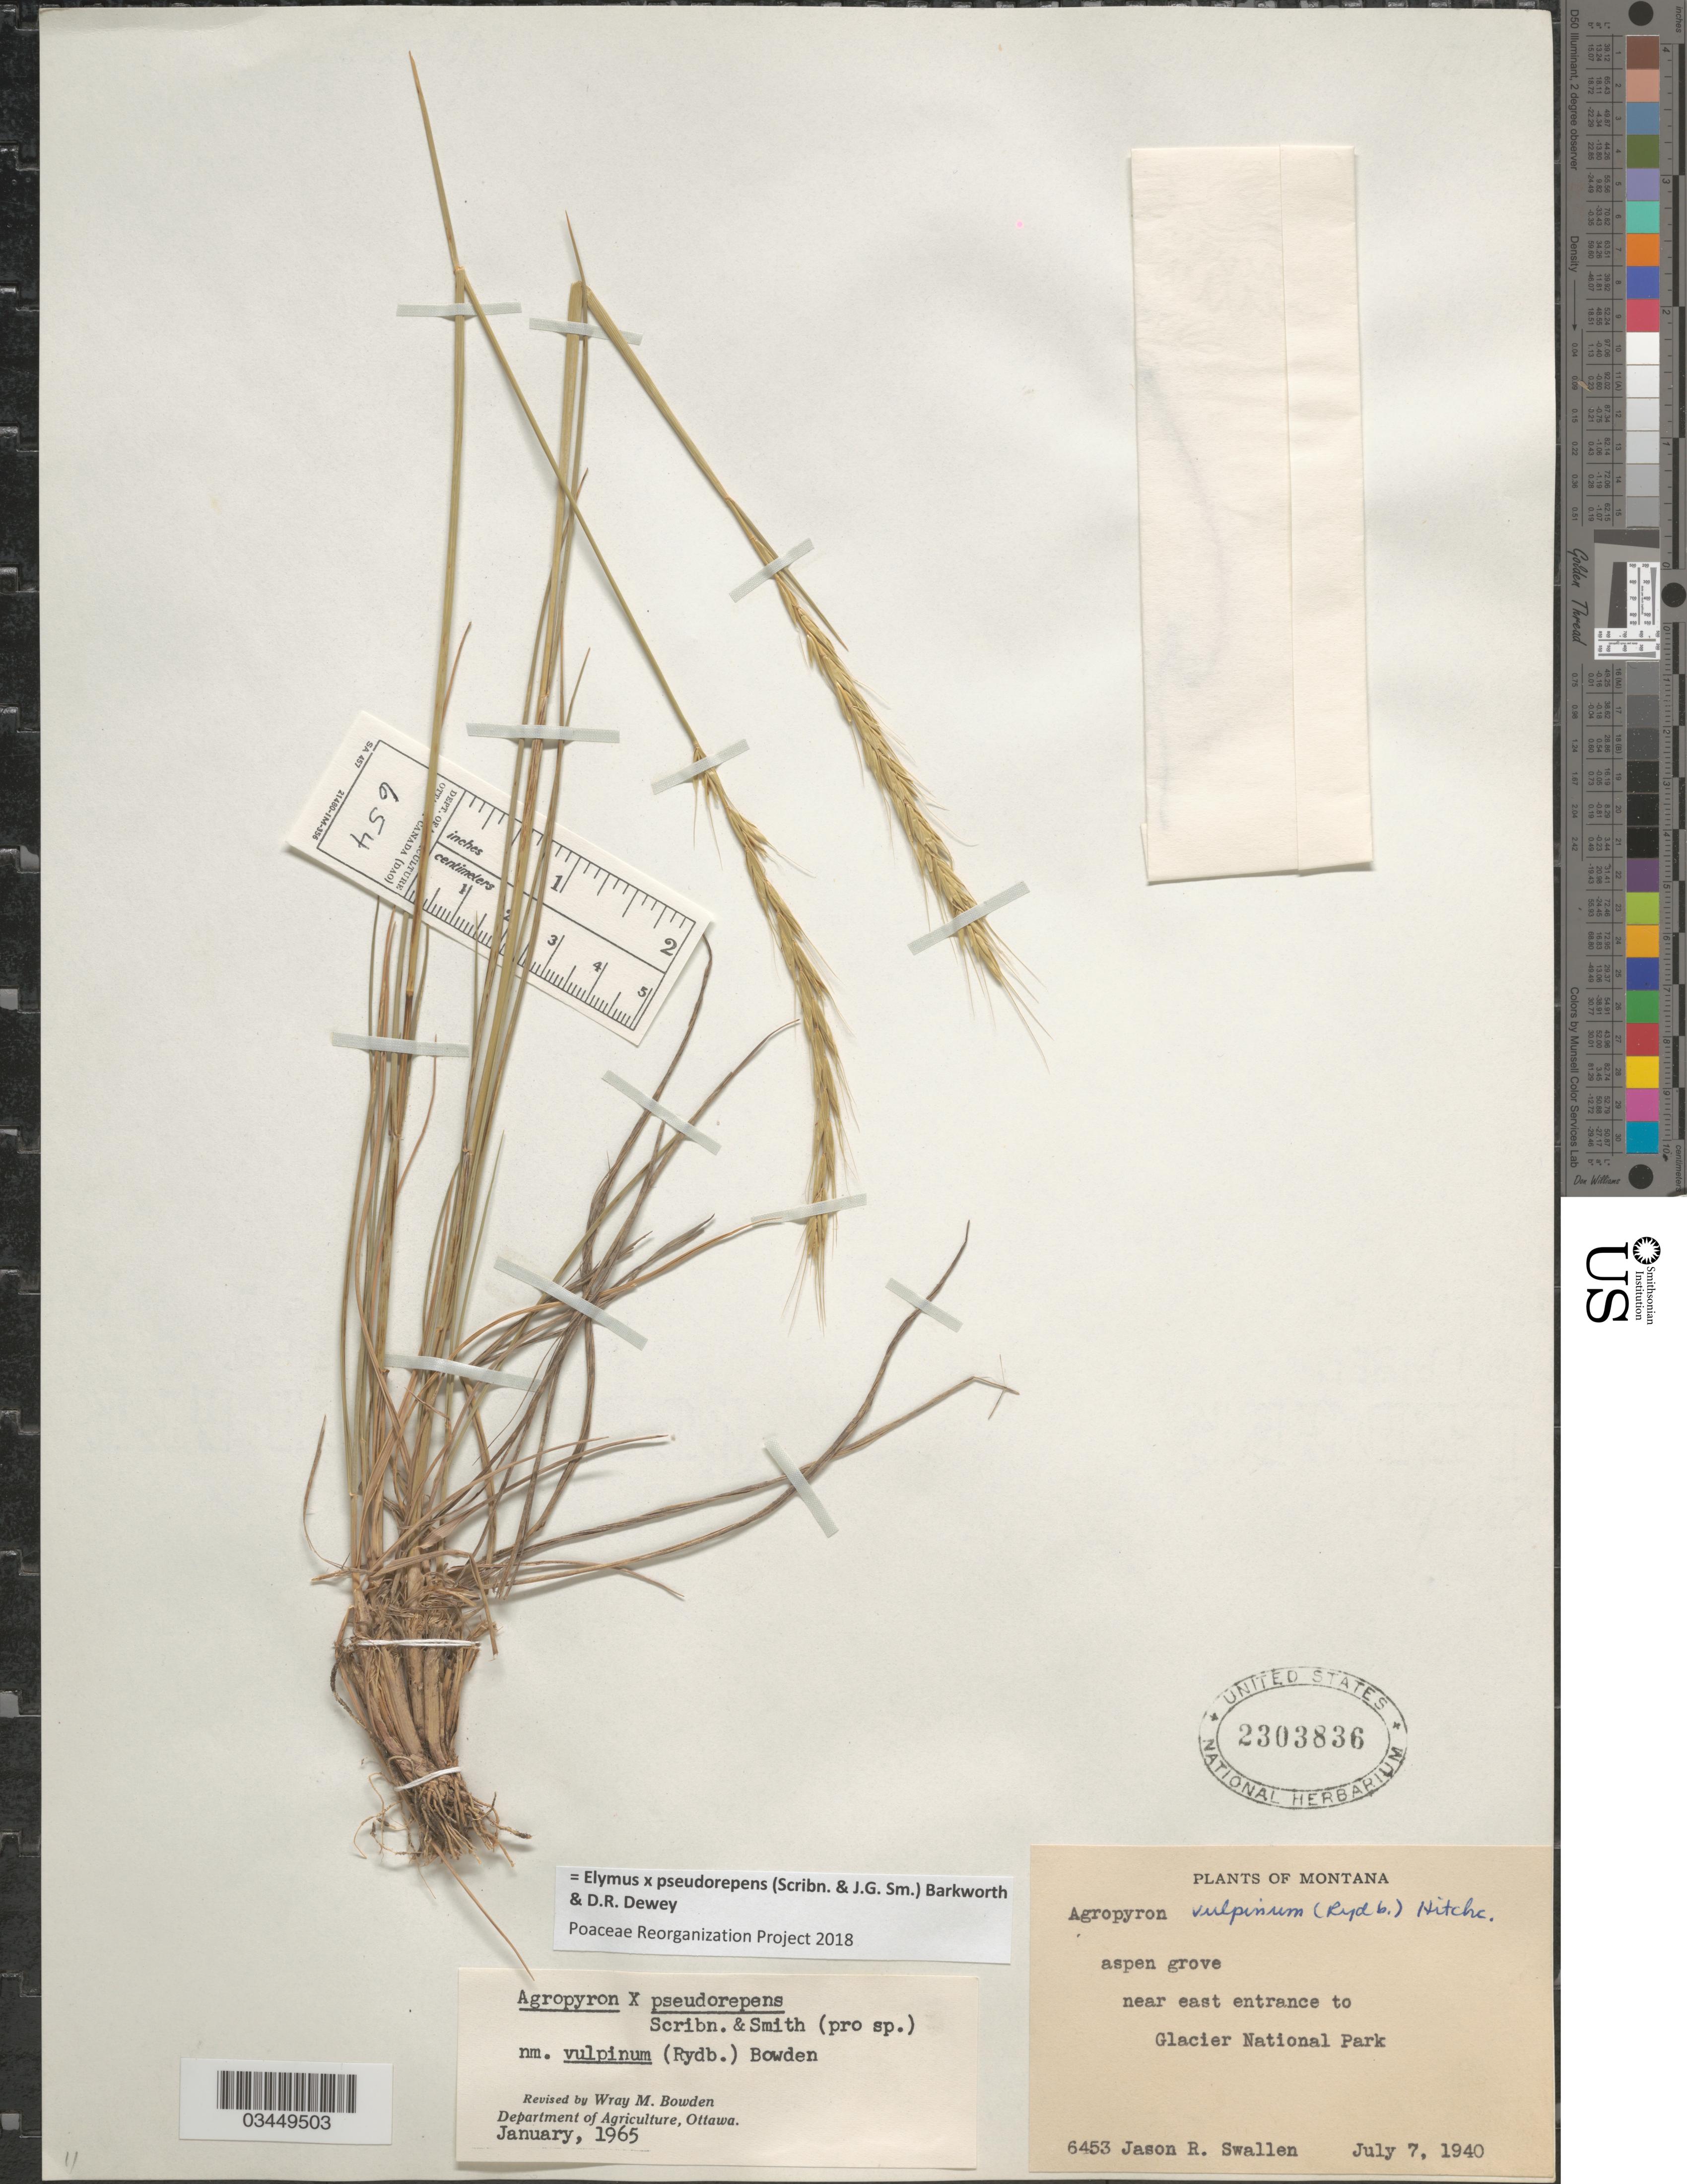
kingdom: Plantae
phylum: Tracheophyta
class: Liliopsida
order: Poales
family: Poaceae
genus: Elymus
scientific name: Elymus x pseudorepens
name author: (Scribn. & J.G. Sm.) Barkworth & Dewey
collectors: J. R. Swallen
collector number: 6453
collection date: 1940-07-07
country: United States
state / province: Montana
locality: Aspen grove near east entrance to Glacier National Park.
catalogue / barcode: US 2303836